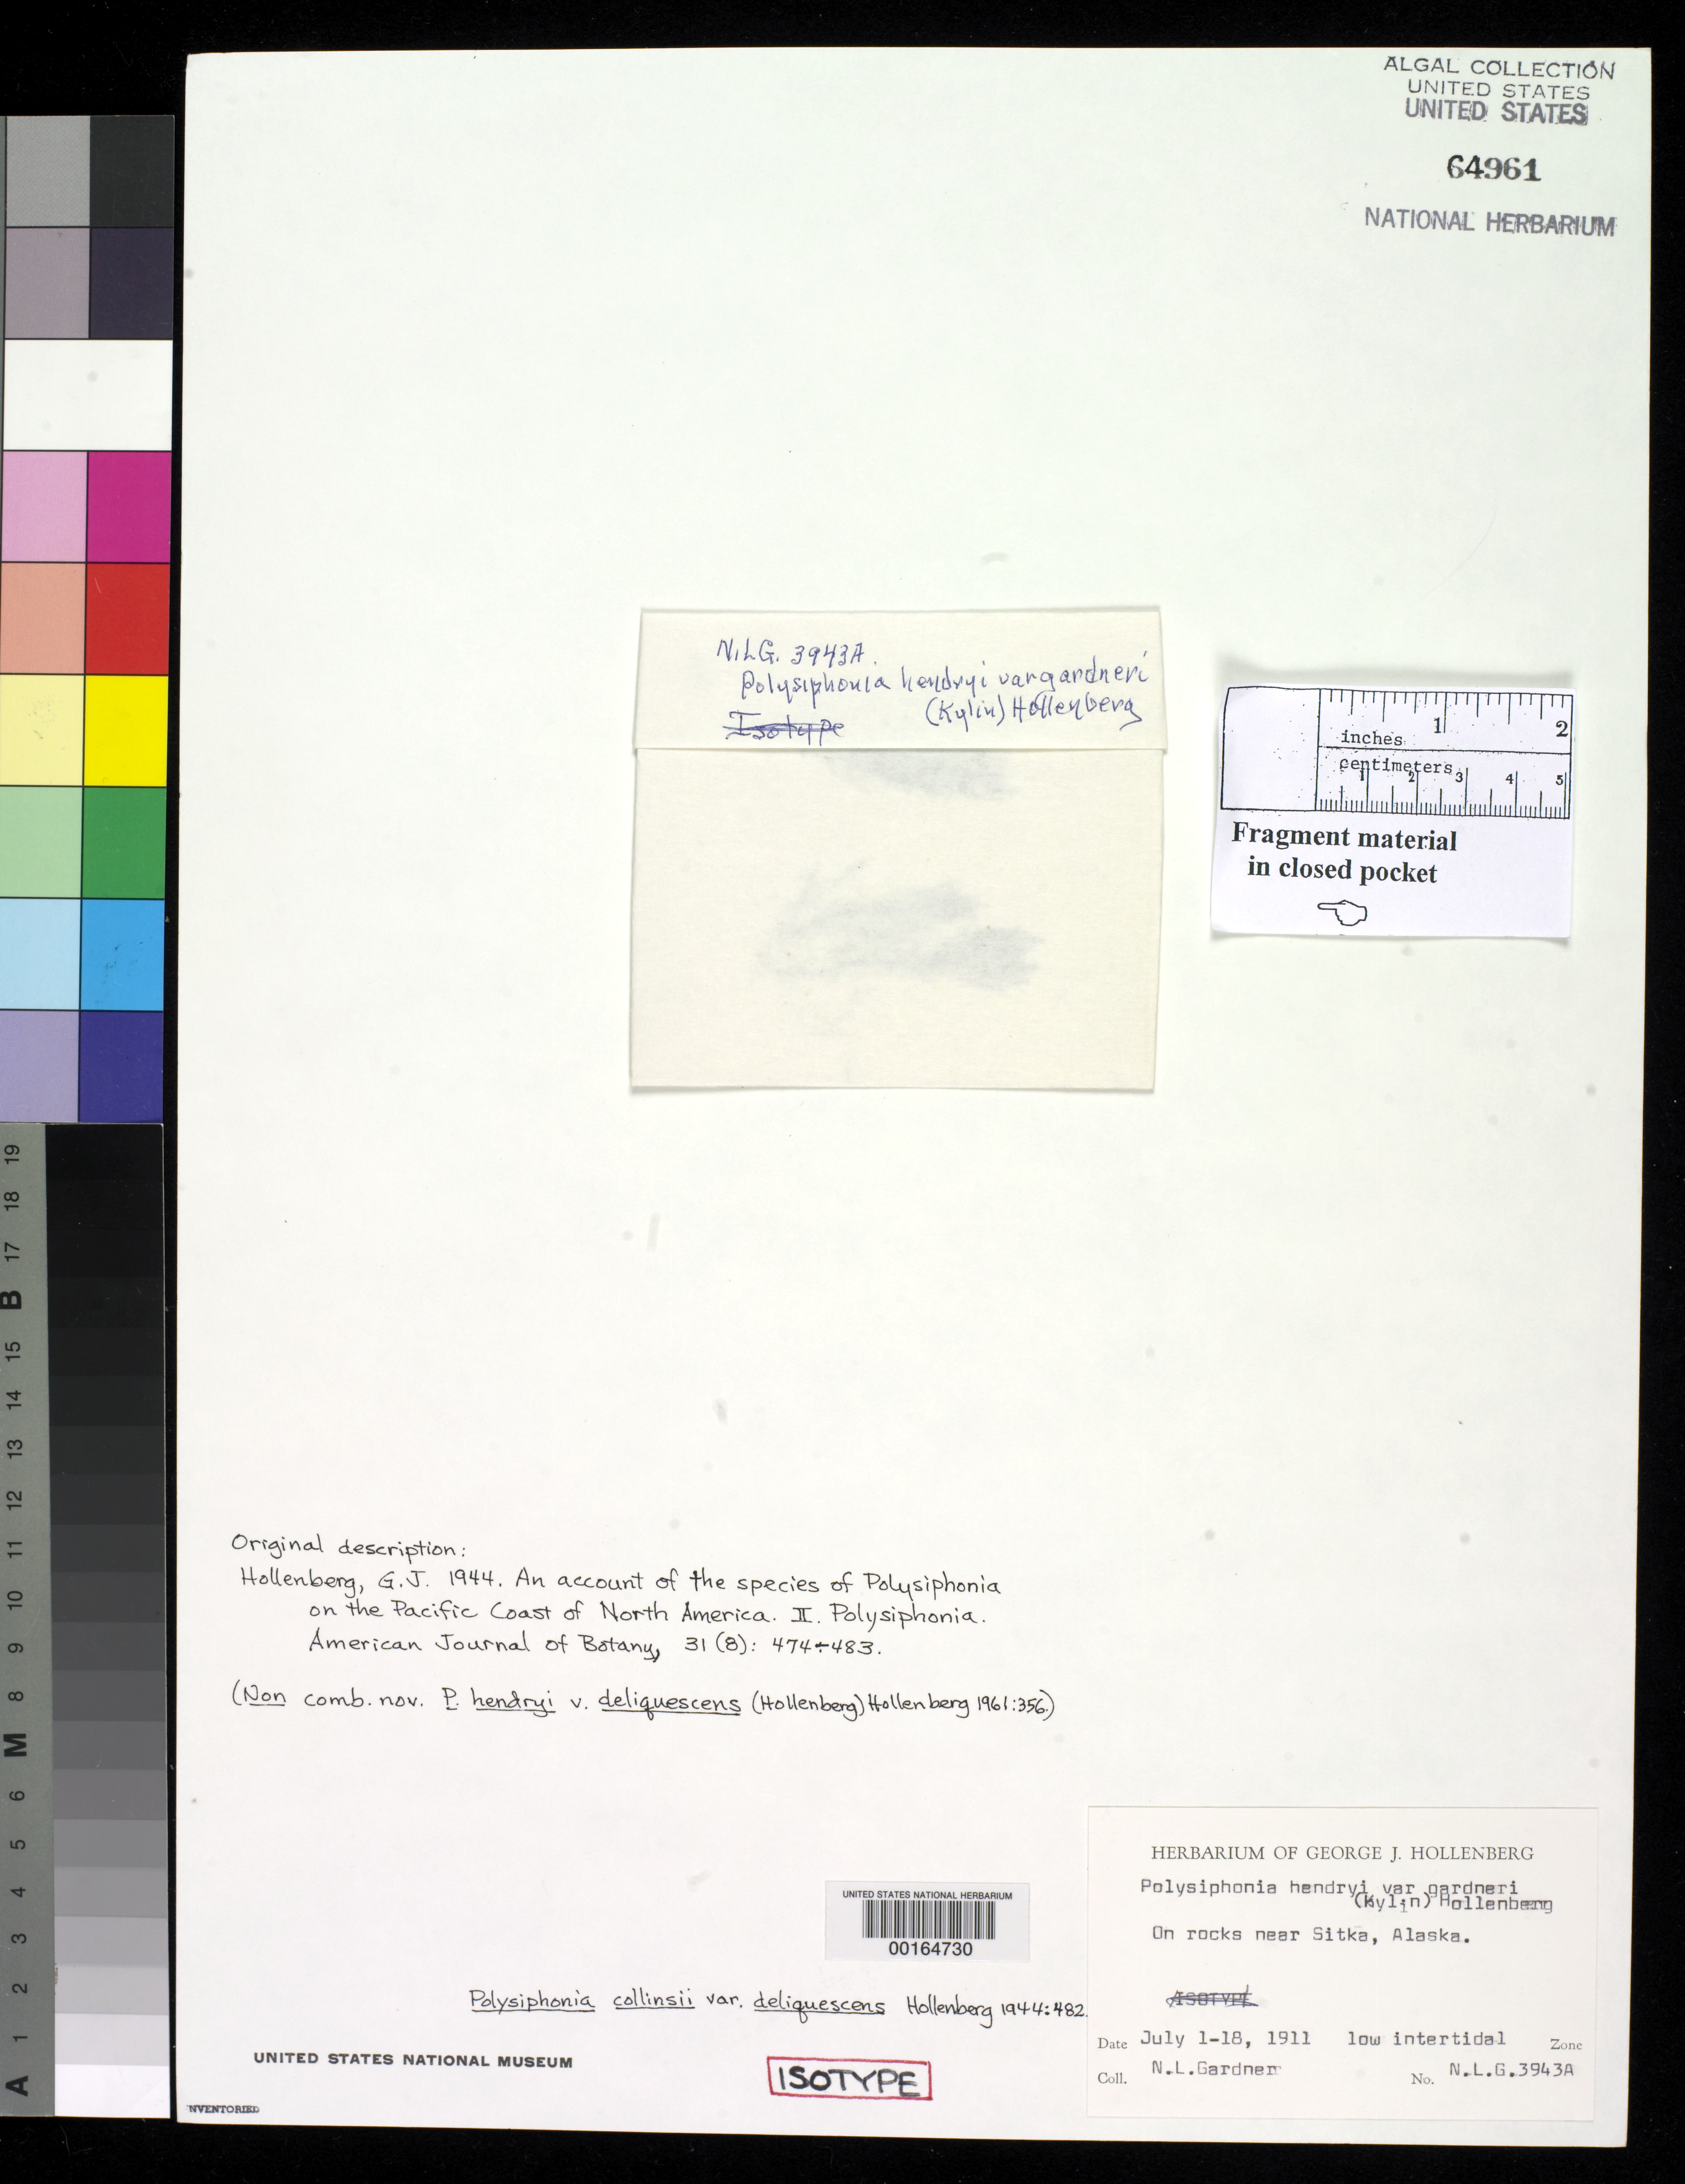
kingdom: Plantae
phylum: Rhodophyta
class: Florideophyceae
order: Ceramiales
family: Rhodomelaceae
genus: Polysiphonia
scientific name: Polysiphonia collinsii var. deliquescens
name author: Hollenb.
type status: Isotype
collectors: N. Gardner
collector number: NLG 3943A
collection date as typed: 01 Jul 1911 to 18 Jul 1911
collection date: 1911-07-01/1911-07-18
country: United States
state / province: Alaska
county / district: Sitka Division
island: Baranof Island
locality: Near Sitka.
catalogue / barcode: US 64961